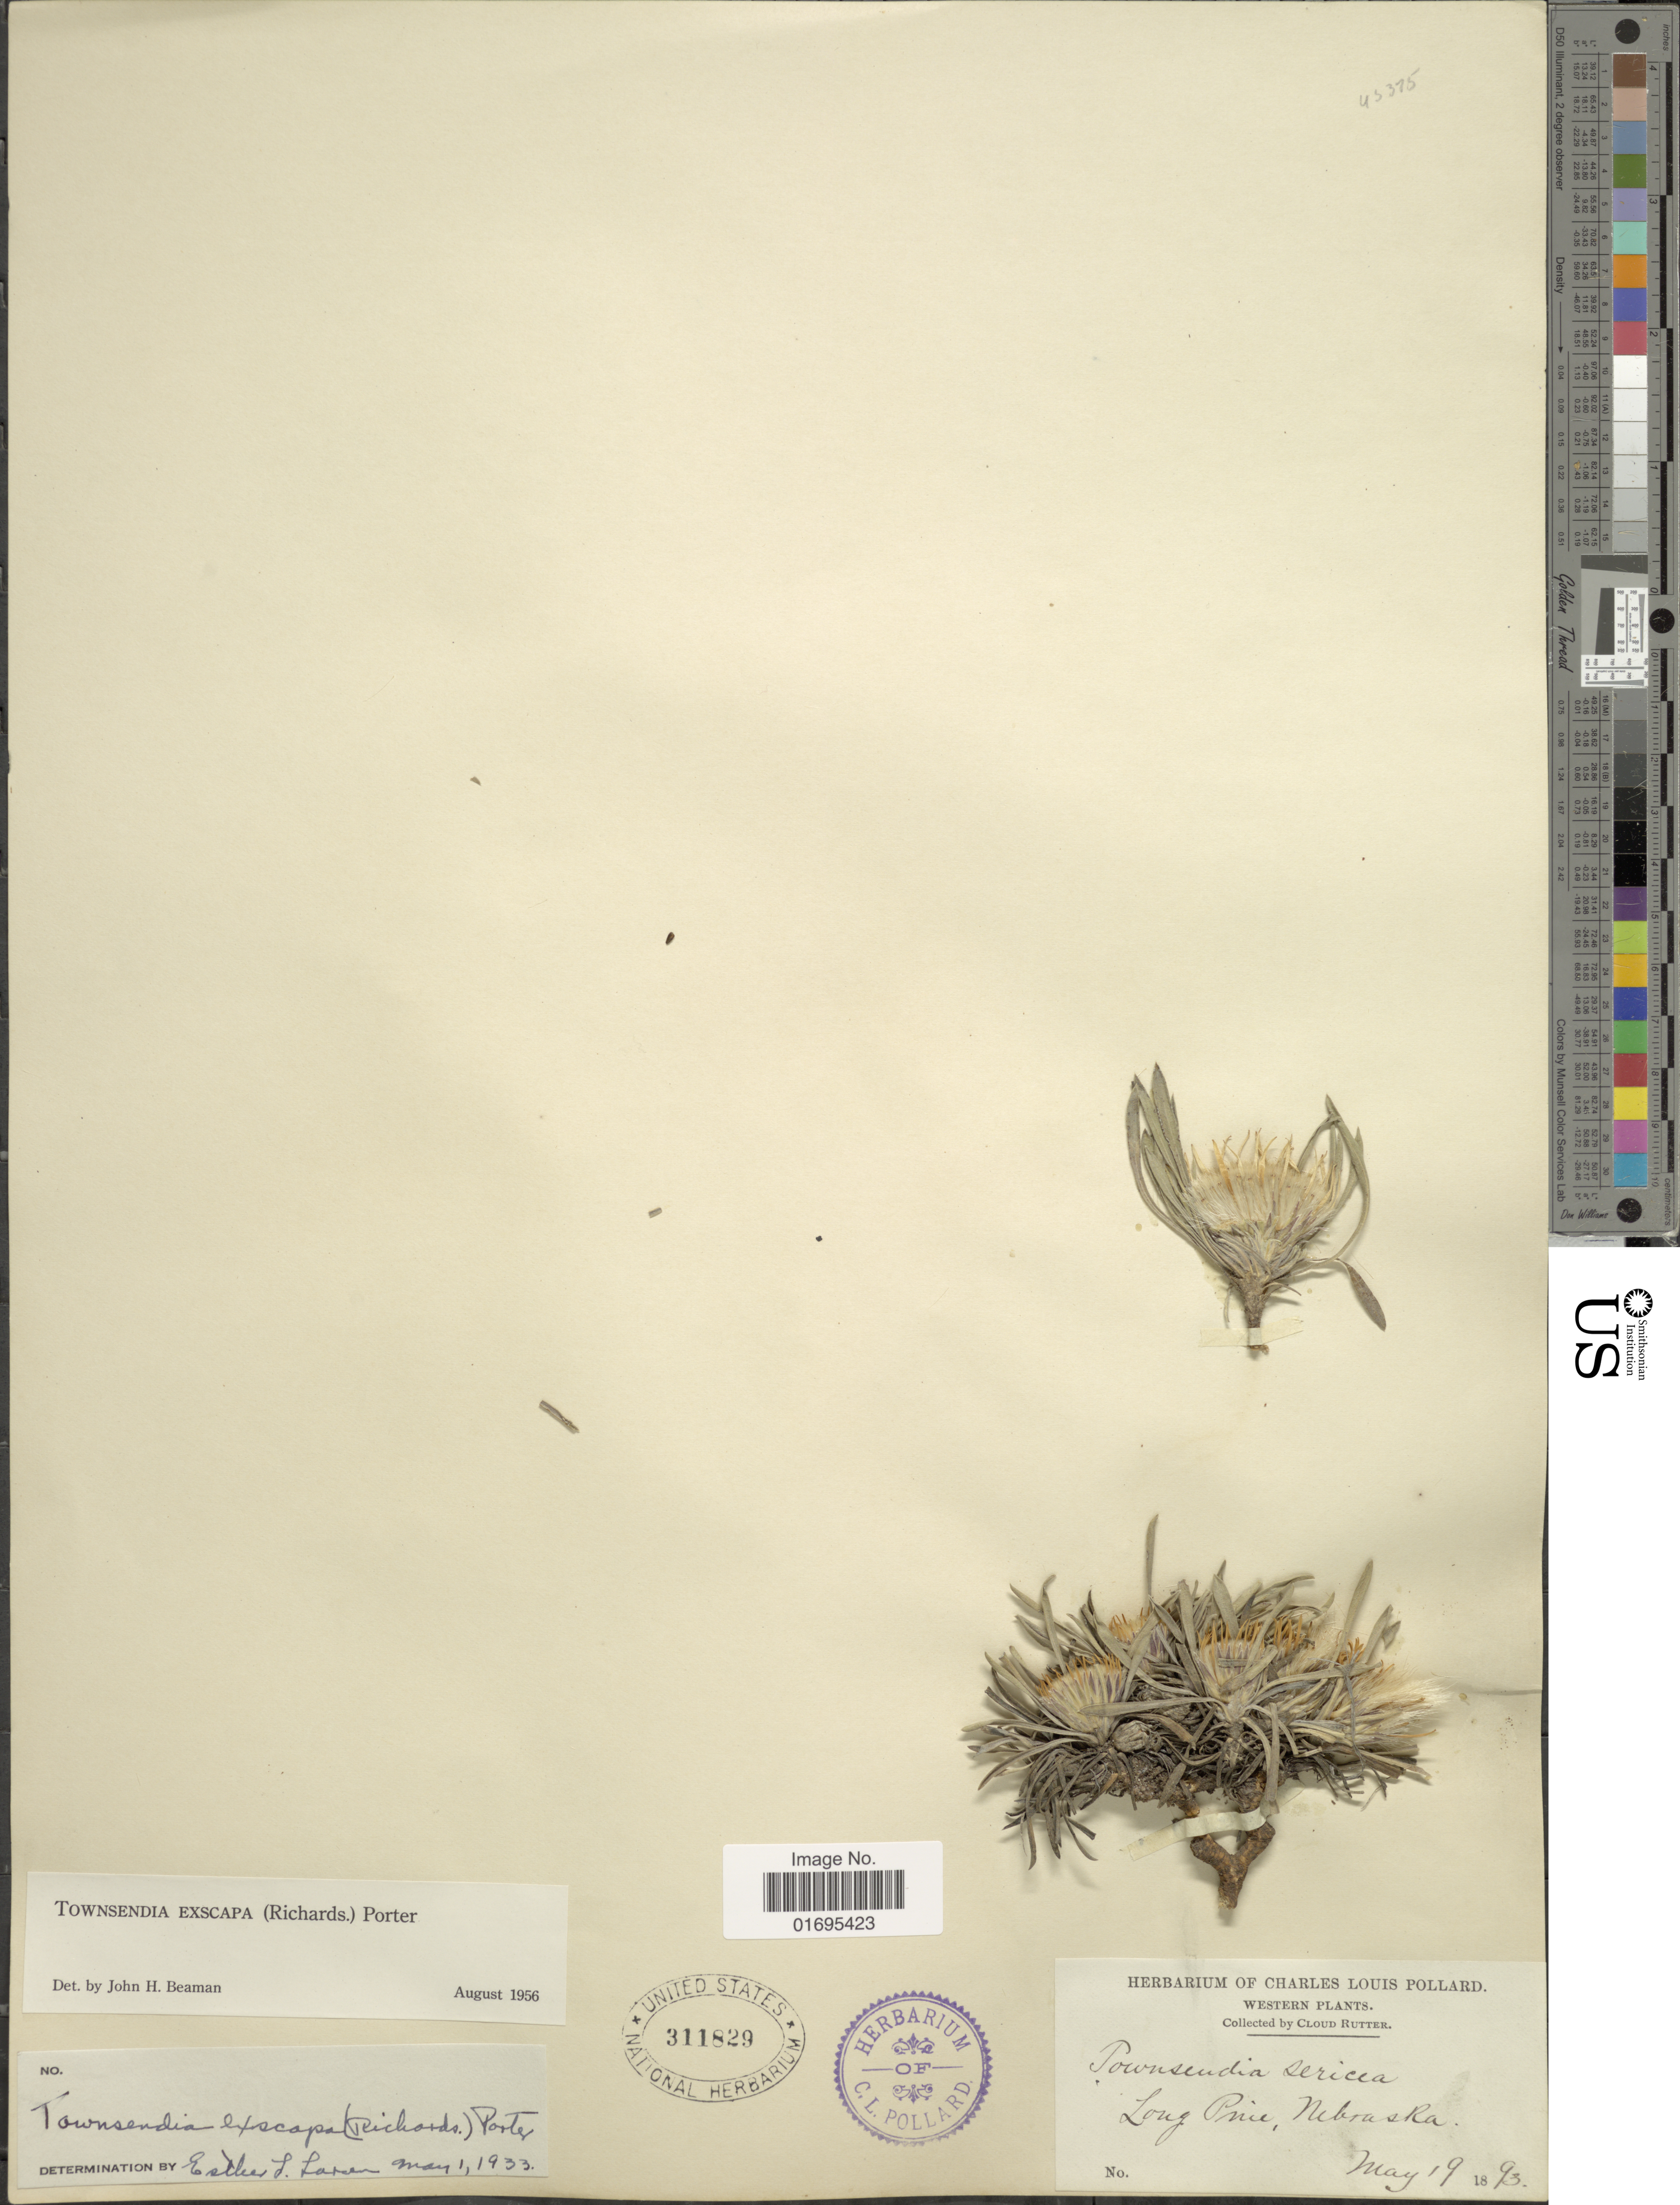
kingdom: Plantae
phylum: Tracheophyta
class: Magnoliopsida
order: Asterales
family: Asteraceae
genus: Townsendia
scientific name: Townsendia exscapa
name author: (Richardson) Porter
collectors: C. Rutter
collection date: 1893-05-19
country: United States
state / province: Nebraska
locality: Long Pine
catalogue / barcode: US 311829